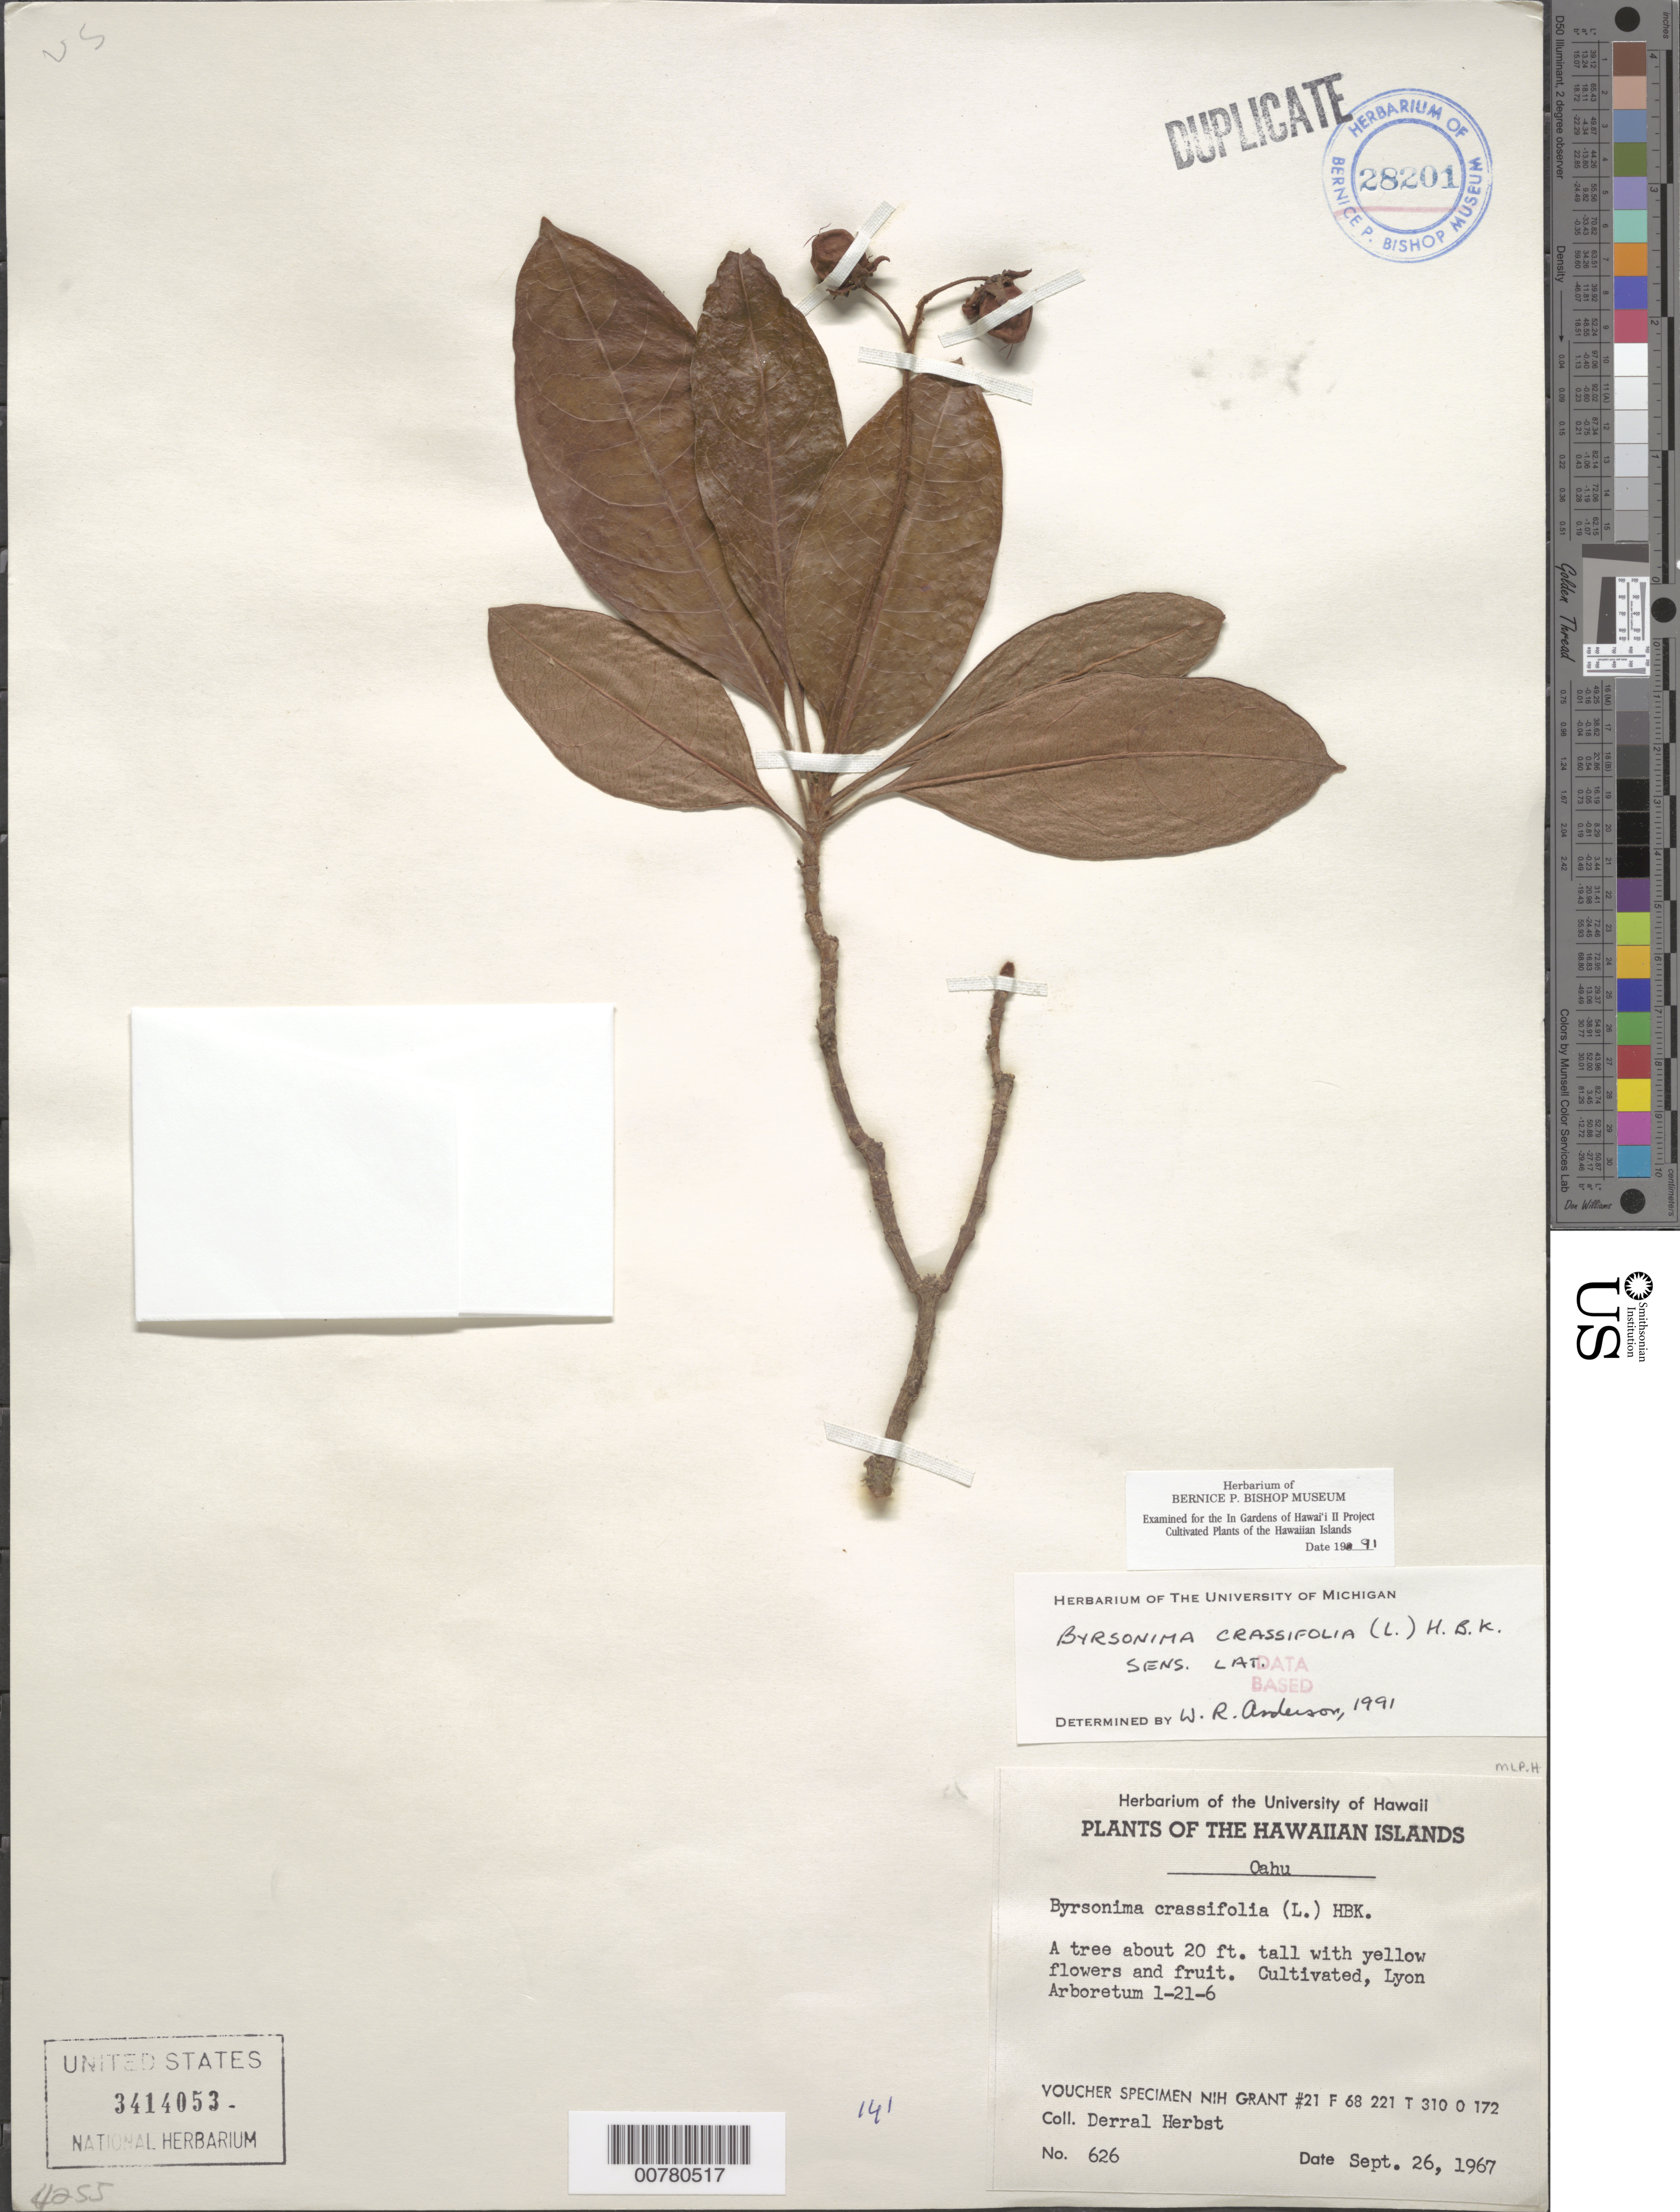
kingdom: Plantae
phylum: Tracheophyta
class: Magnoliopsida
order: Malpighiales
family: Malpighiaceae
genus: Byrsonima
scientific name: Byrsonima crassifolia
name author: (L.) Kunth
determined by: Anderson, W. R., (MICH), University of Michigan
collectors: D. R. Herbst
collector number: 626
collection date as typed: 26 Sep 1967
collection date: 1967-09-26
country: United States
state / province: Hawaii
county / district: Honolulu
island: Oahu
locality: Lyon Arboretum; 1-21-6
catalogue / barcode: US 3414053